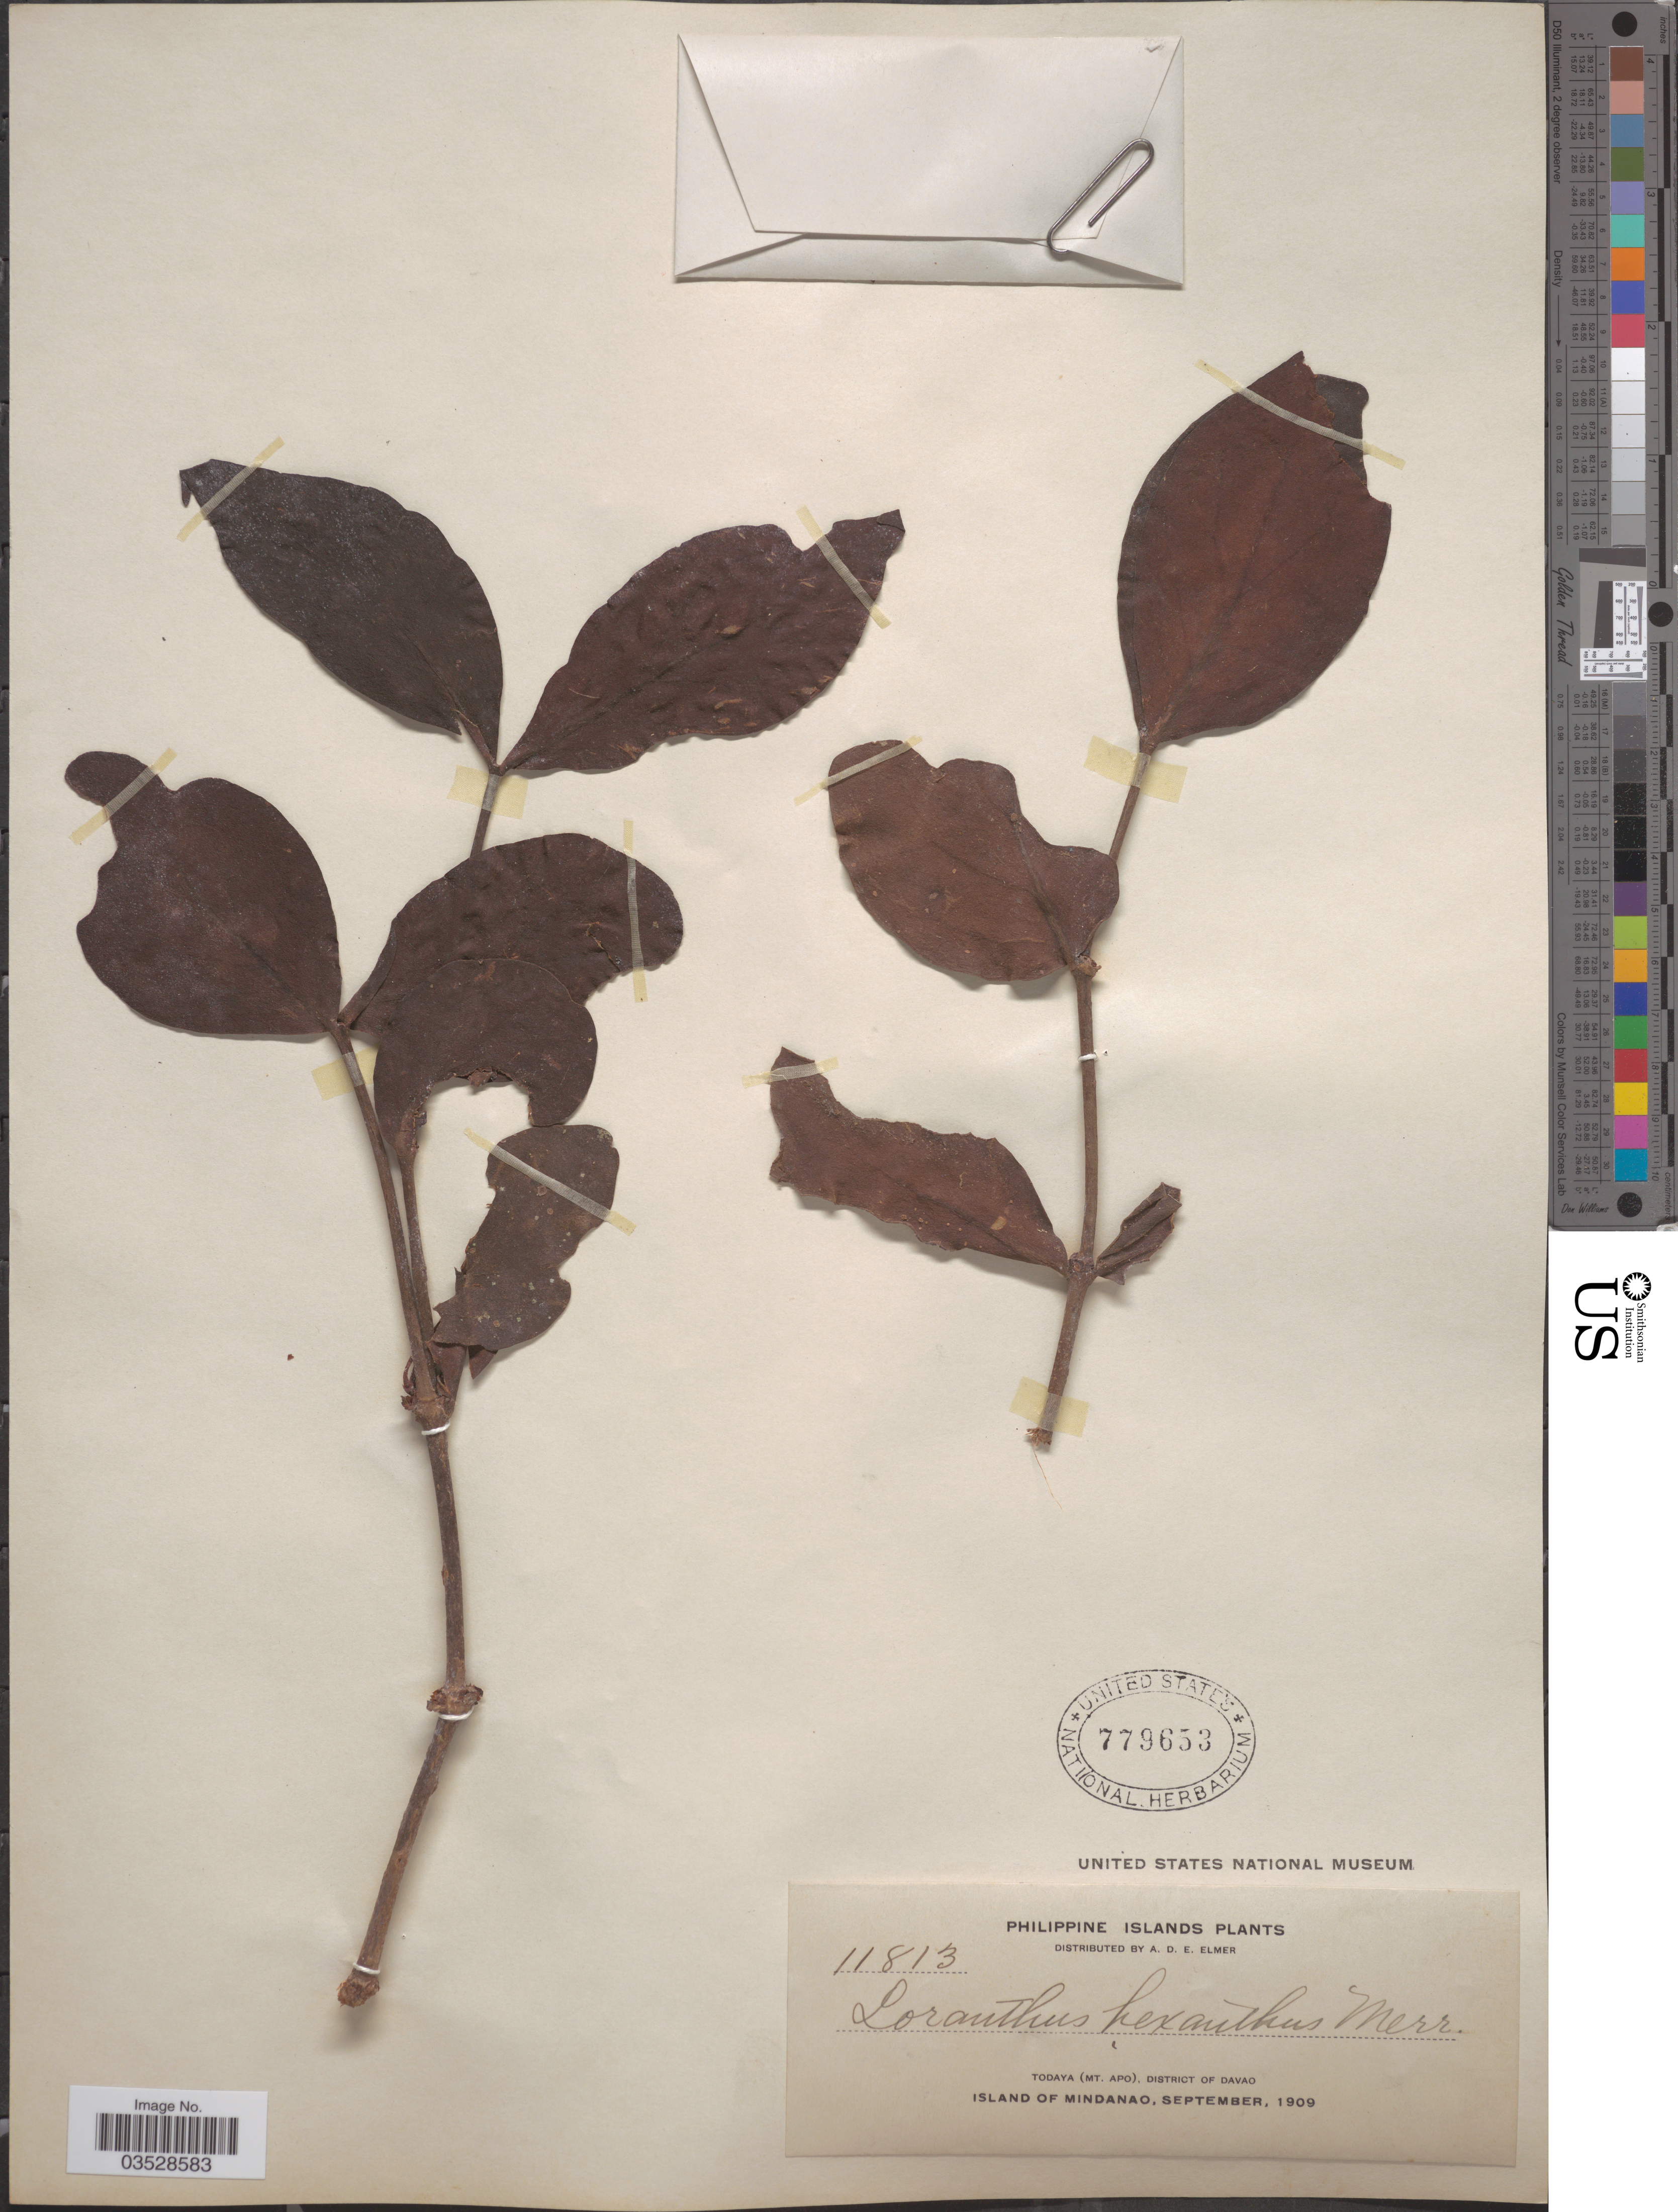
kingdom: Plantae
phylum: Tracheophyta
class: Magnoliopsida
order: Santalales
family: Loranthaceae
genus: Loranthus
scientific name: Loranthus hexanthus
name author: Merr.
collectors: A. D. E. Elmer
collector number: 11813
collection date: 1909-09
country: Philippines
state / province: Davao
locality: Todaya (Mt. Apo), District of Davao. Island of Mindanao.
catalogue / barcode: US 779653